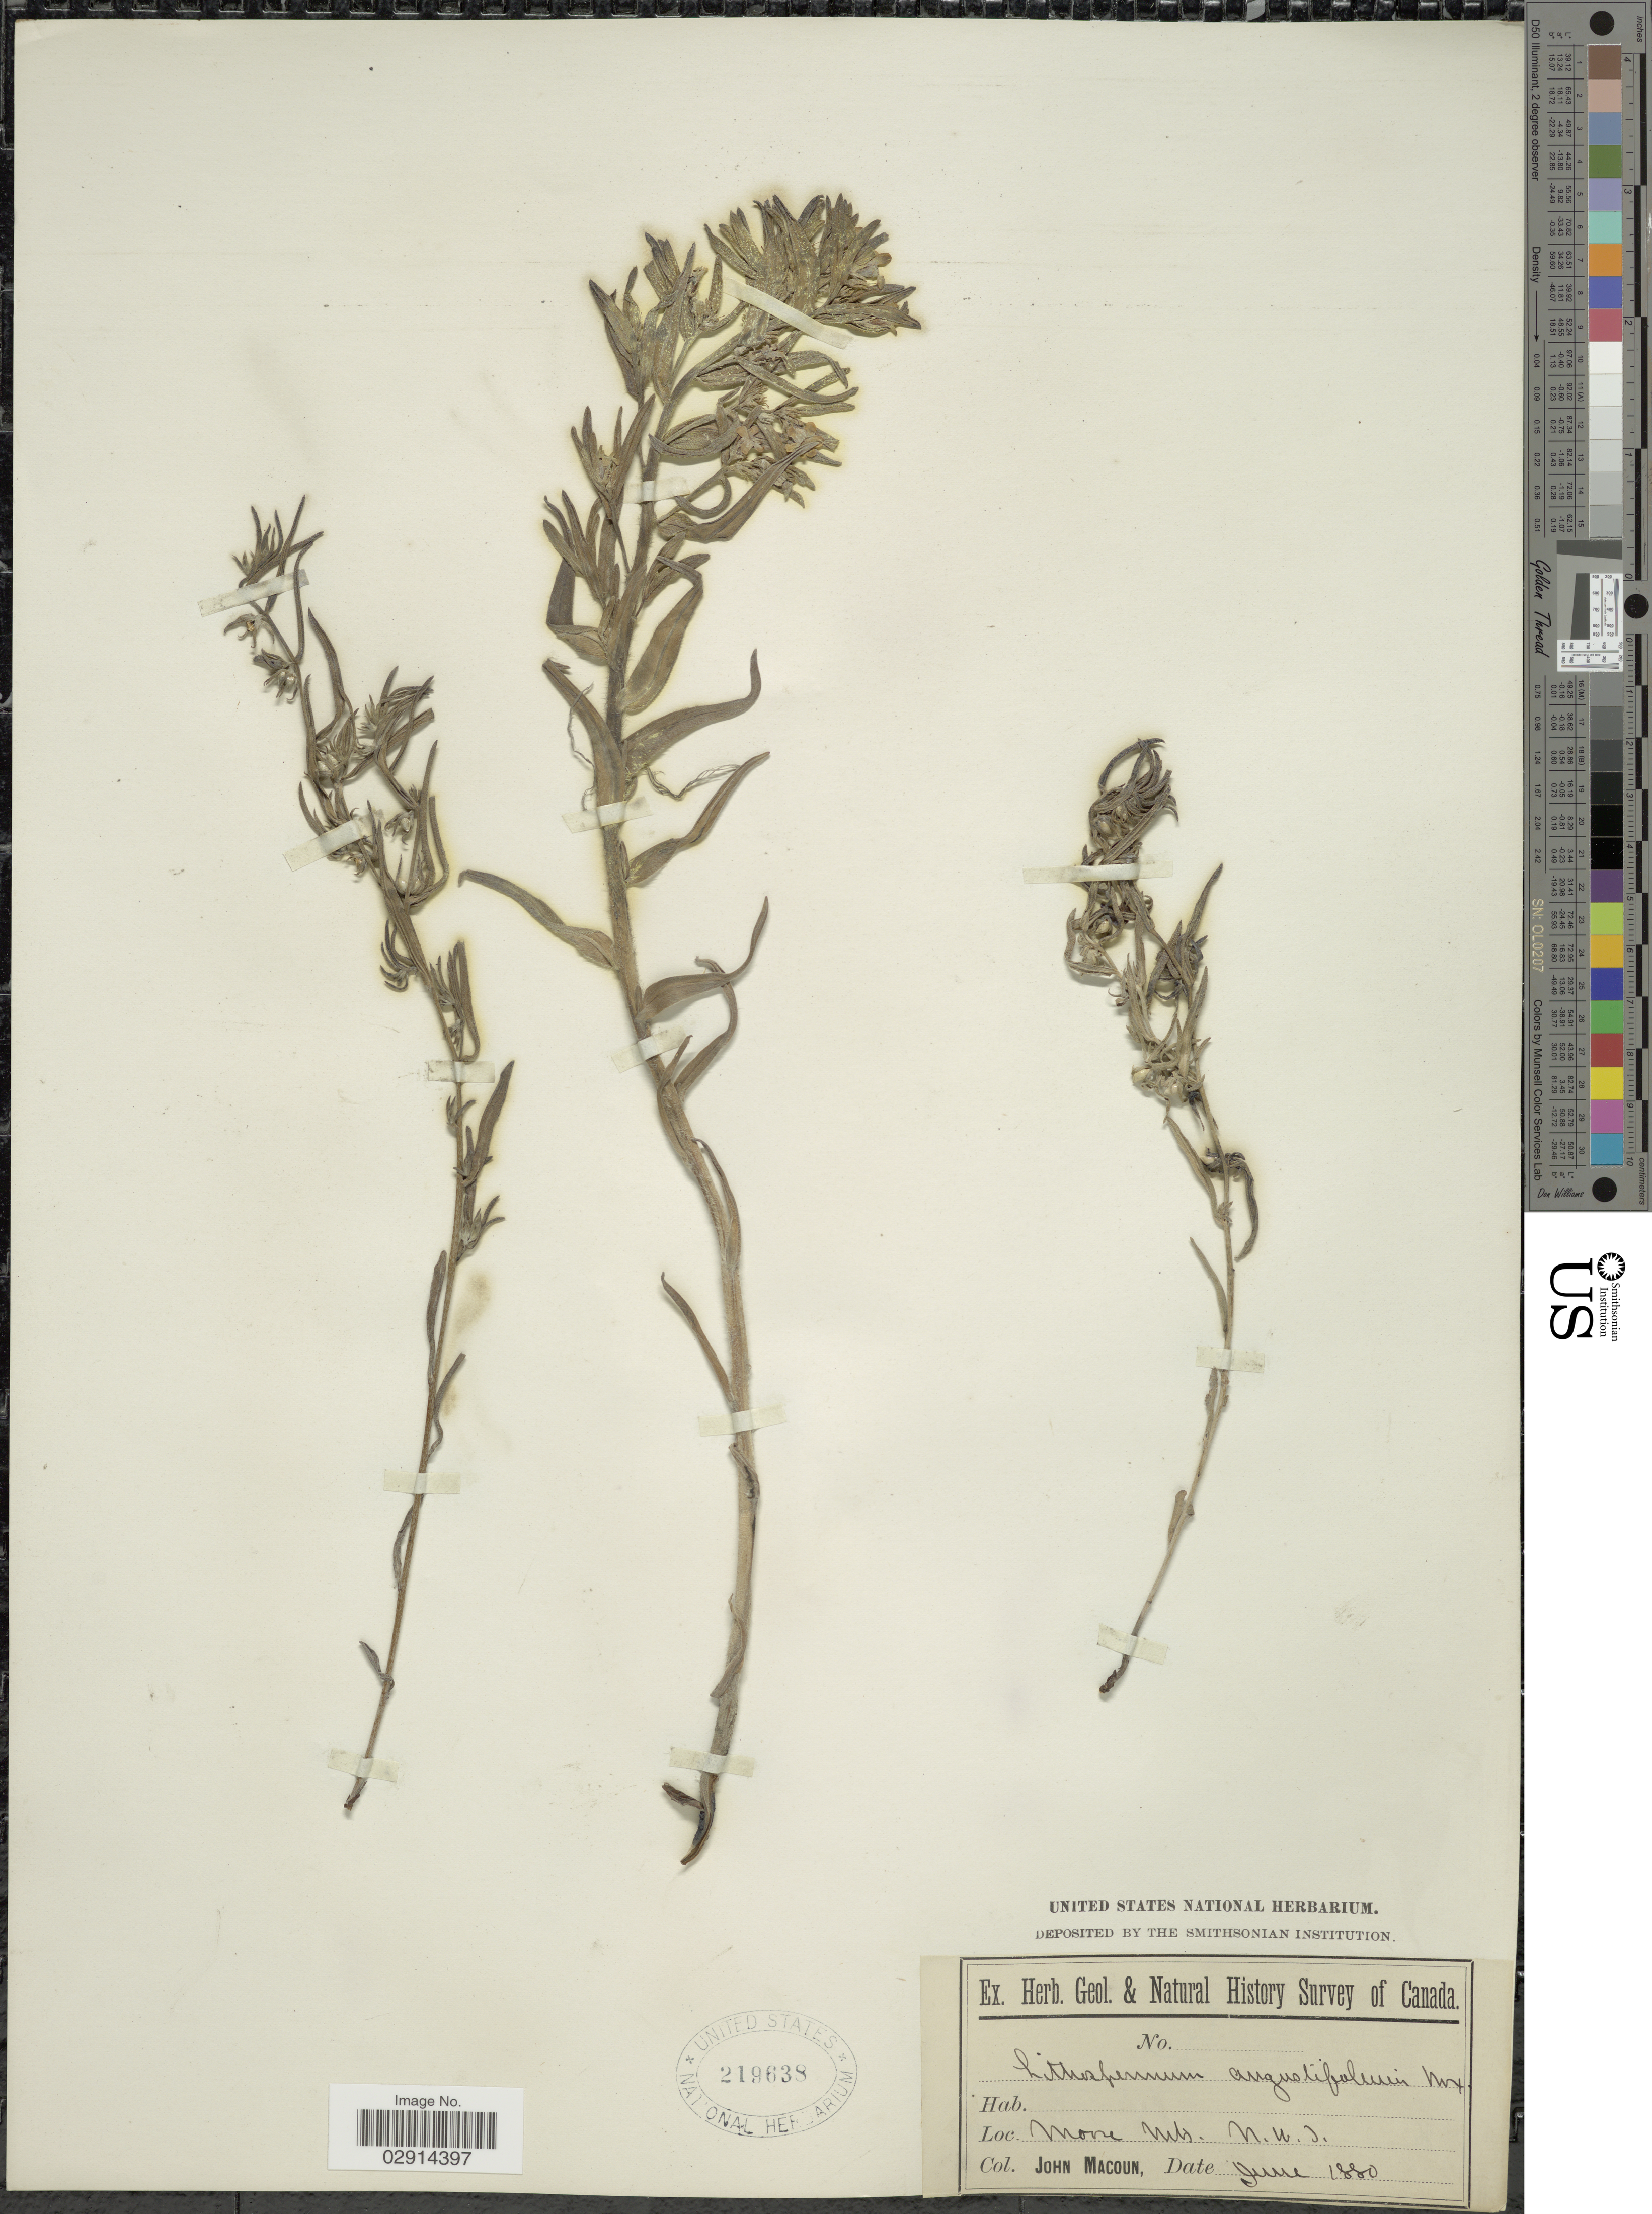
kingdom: Plantae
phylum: Tracheophyta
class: Magnoliopsida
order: Boraginales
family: Boraginaceae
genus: Lithospermum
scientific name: Lithospermum multiflorum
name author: Torr. ex A. Gray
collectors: J. Macoun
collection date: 1880-06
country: Canada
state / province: Northwest Territories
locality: Moore Mts.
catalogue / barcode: US 219638